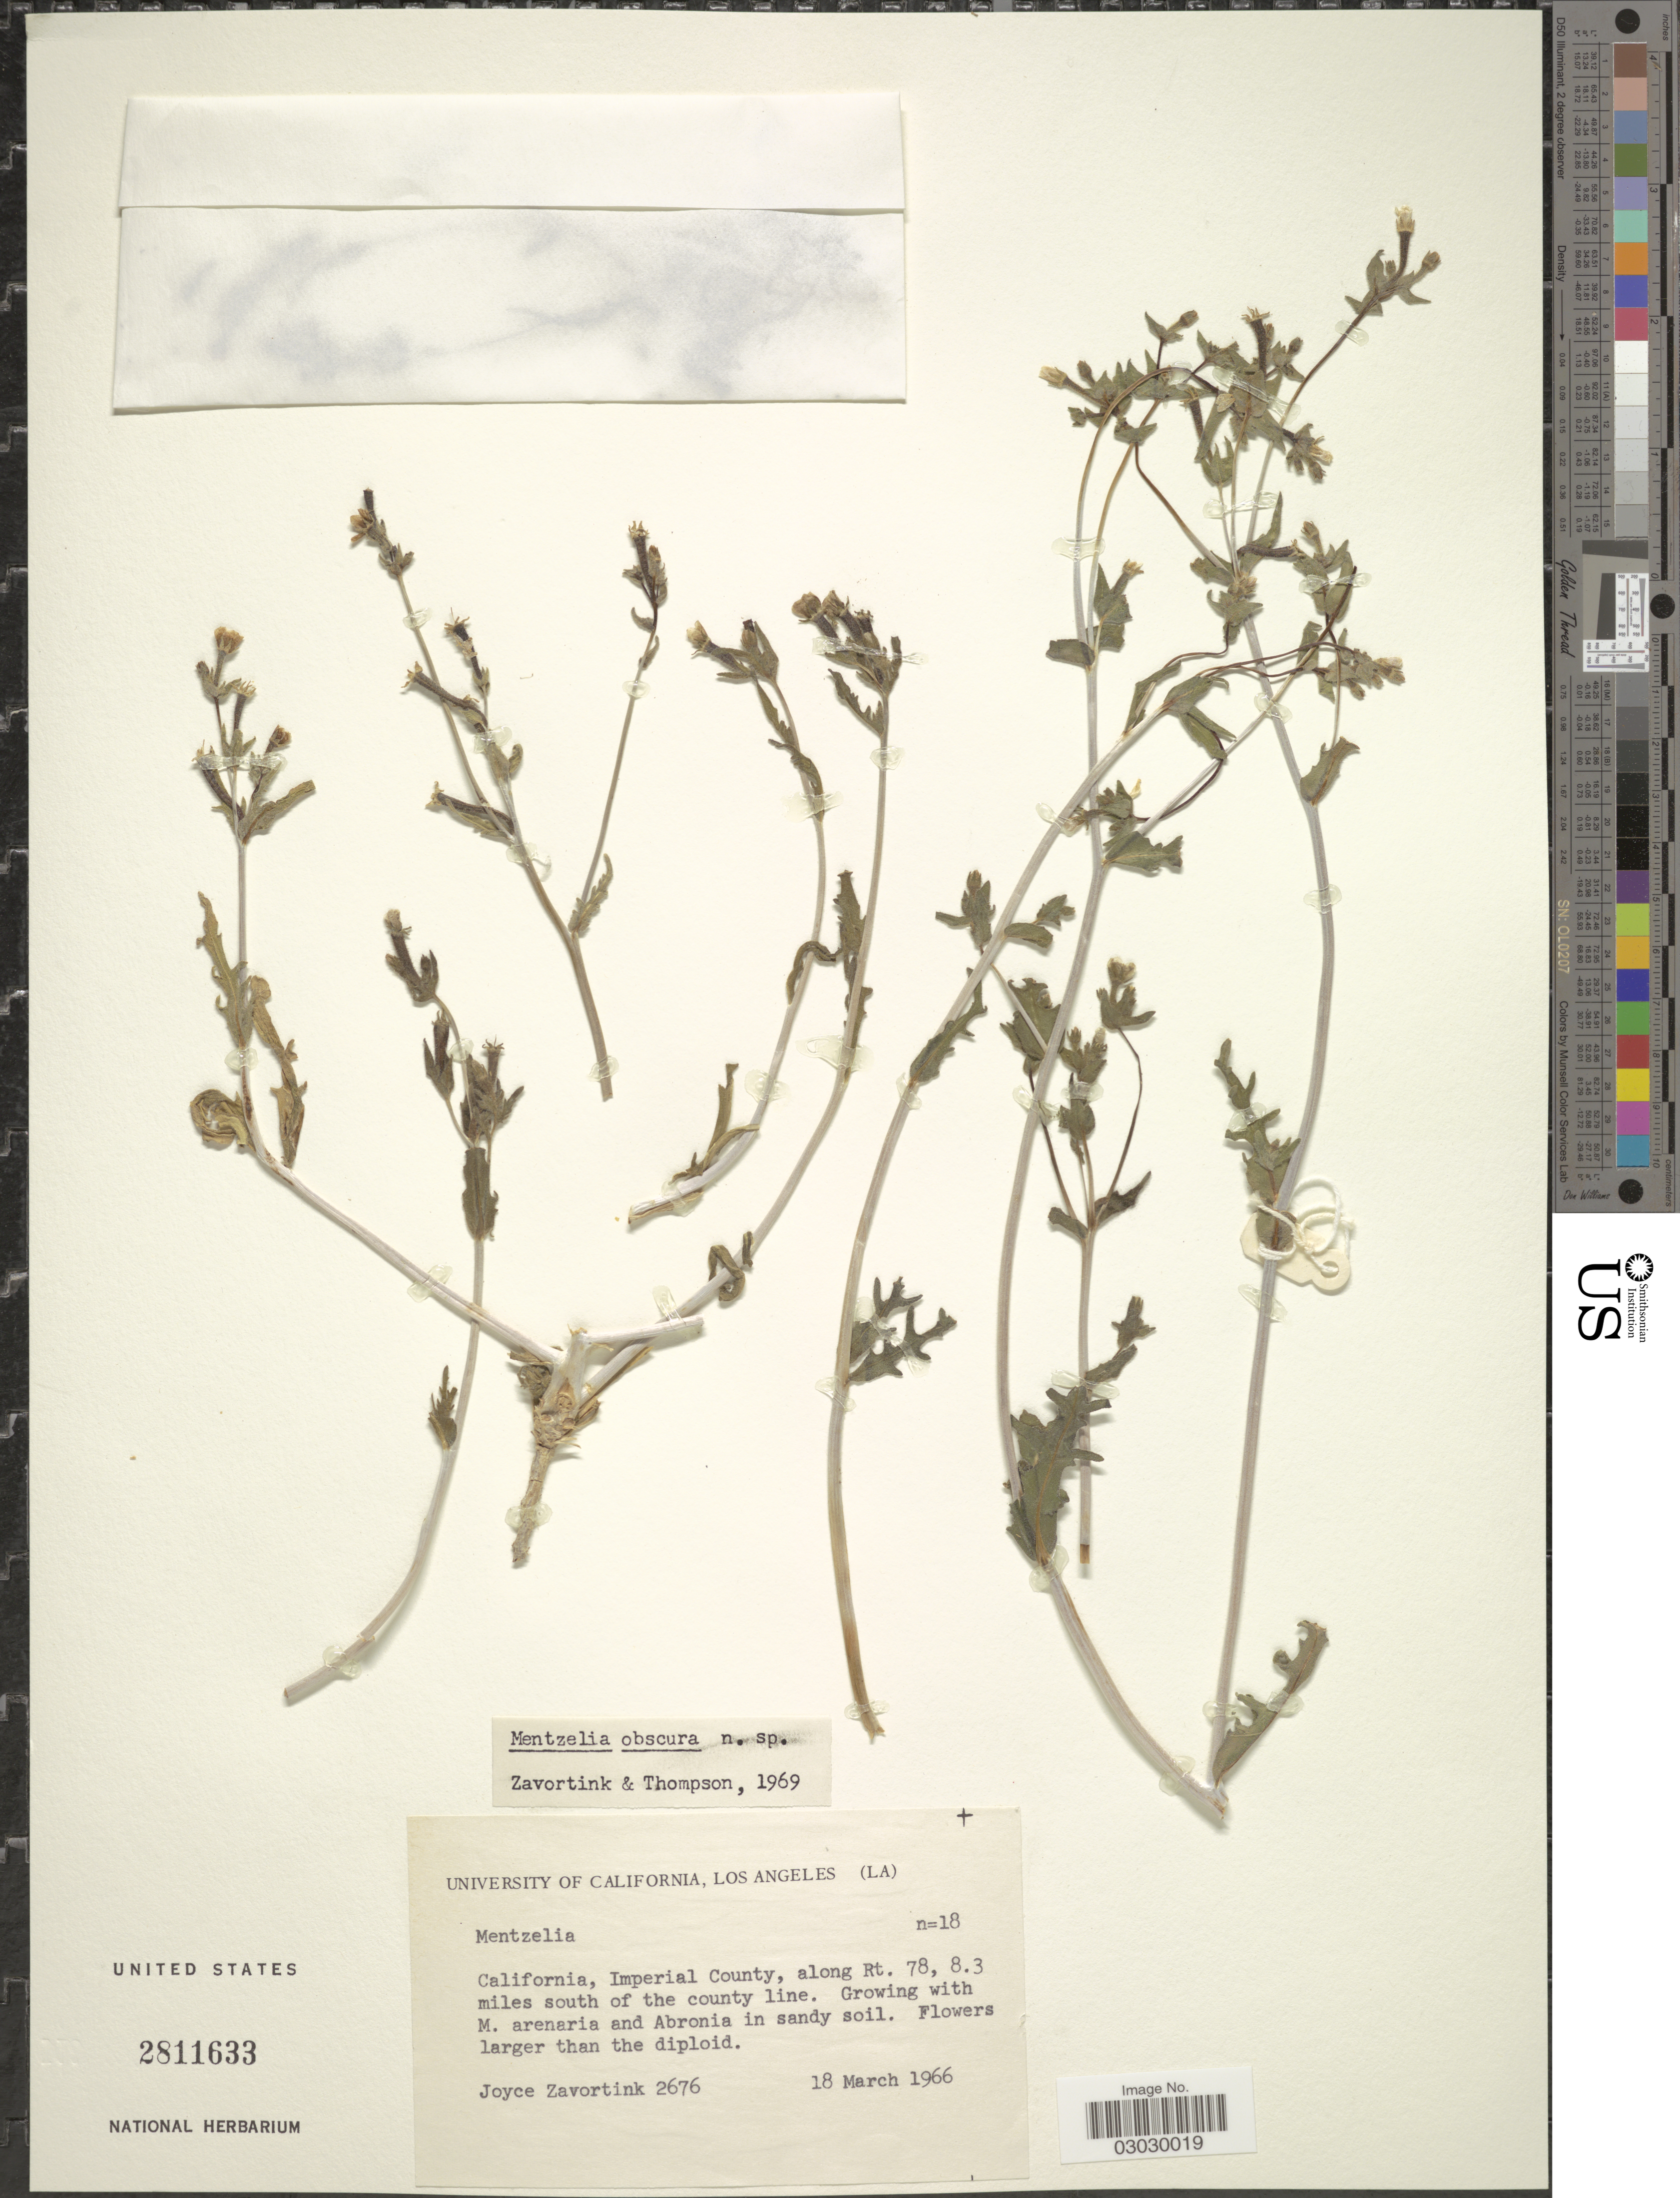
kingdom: Plantae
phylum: Tracheophyta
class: Magnoliopsida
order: Cornales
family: Loasaceae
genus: Mentzelia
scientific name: Mentzelia obscura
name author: H.J. Thomps. & J.E. Roberts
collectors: J. Zavortink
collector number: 2676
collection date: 1966-03-18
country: United States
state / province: California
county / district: Imperial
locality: Imperial County, along Rt. 78, 8.3 miles south of the county line.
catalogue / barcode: US 2811633